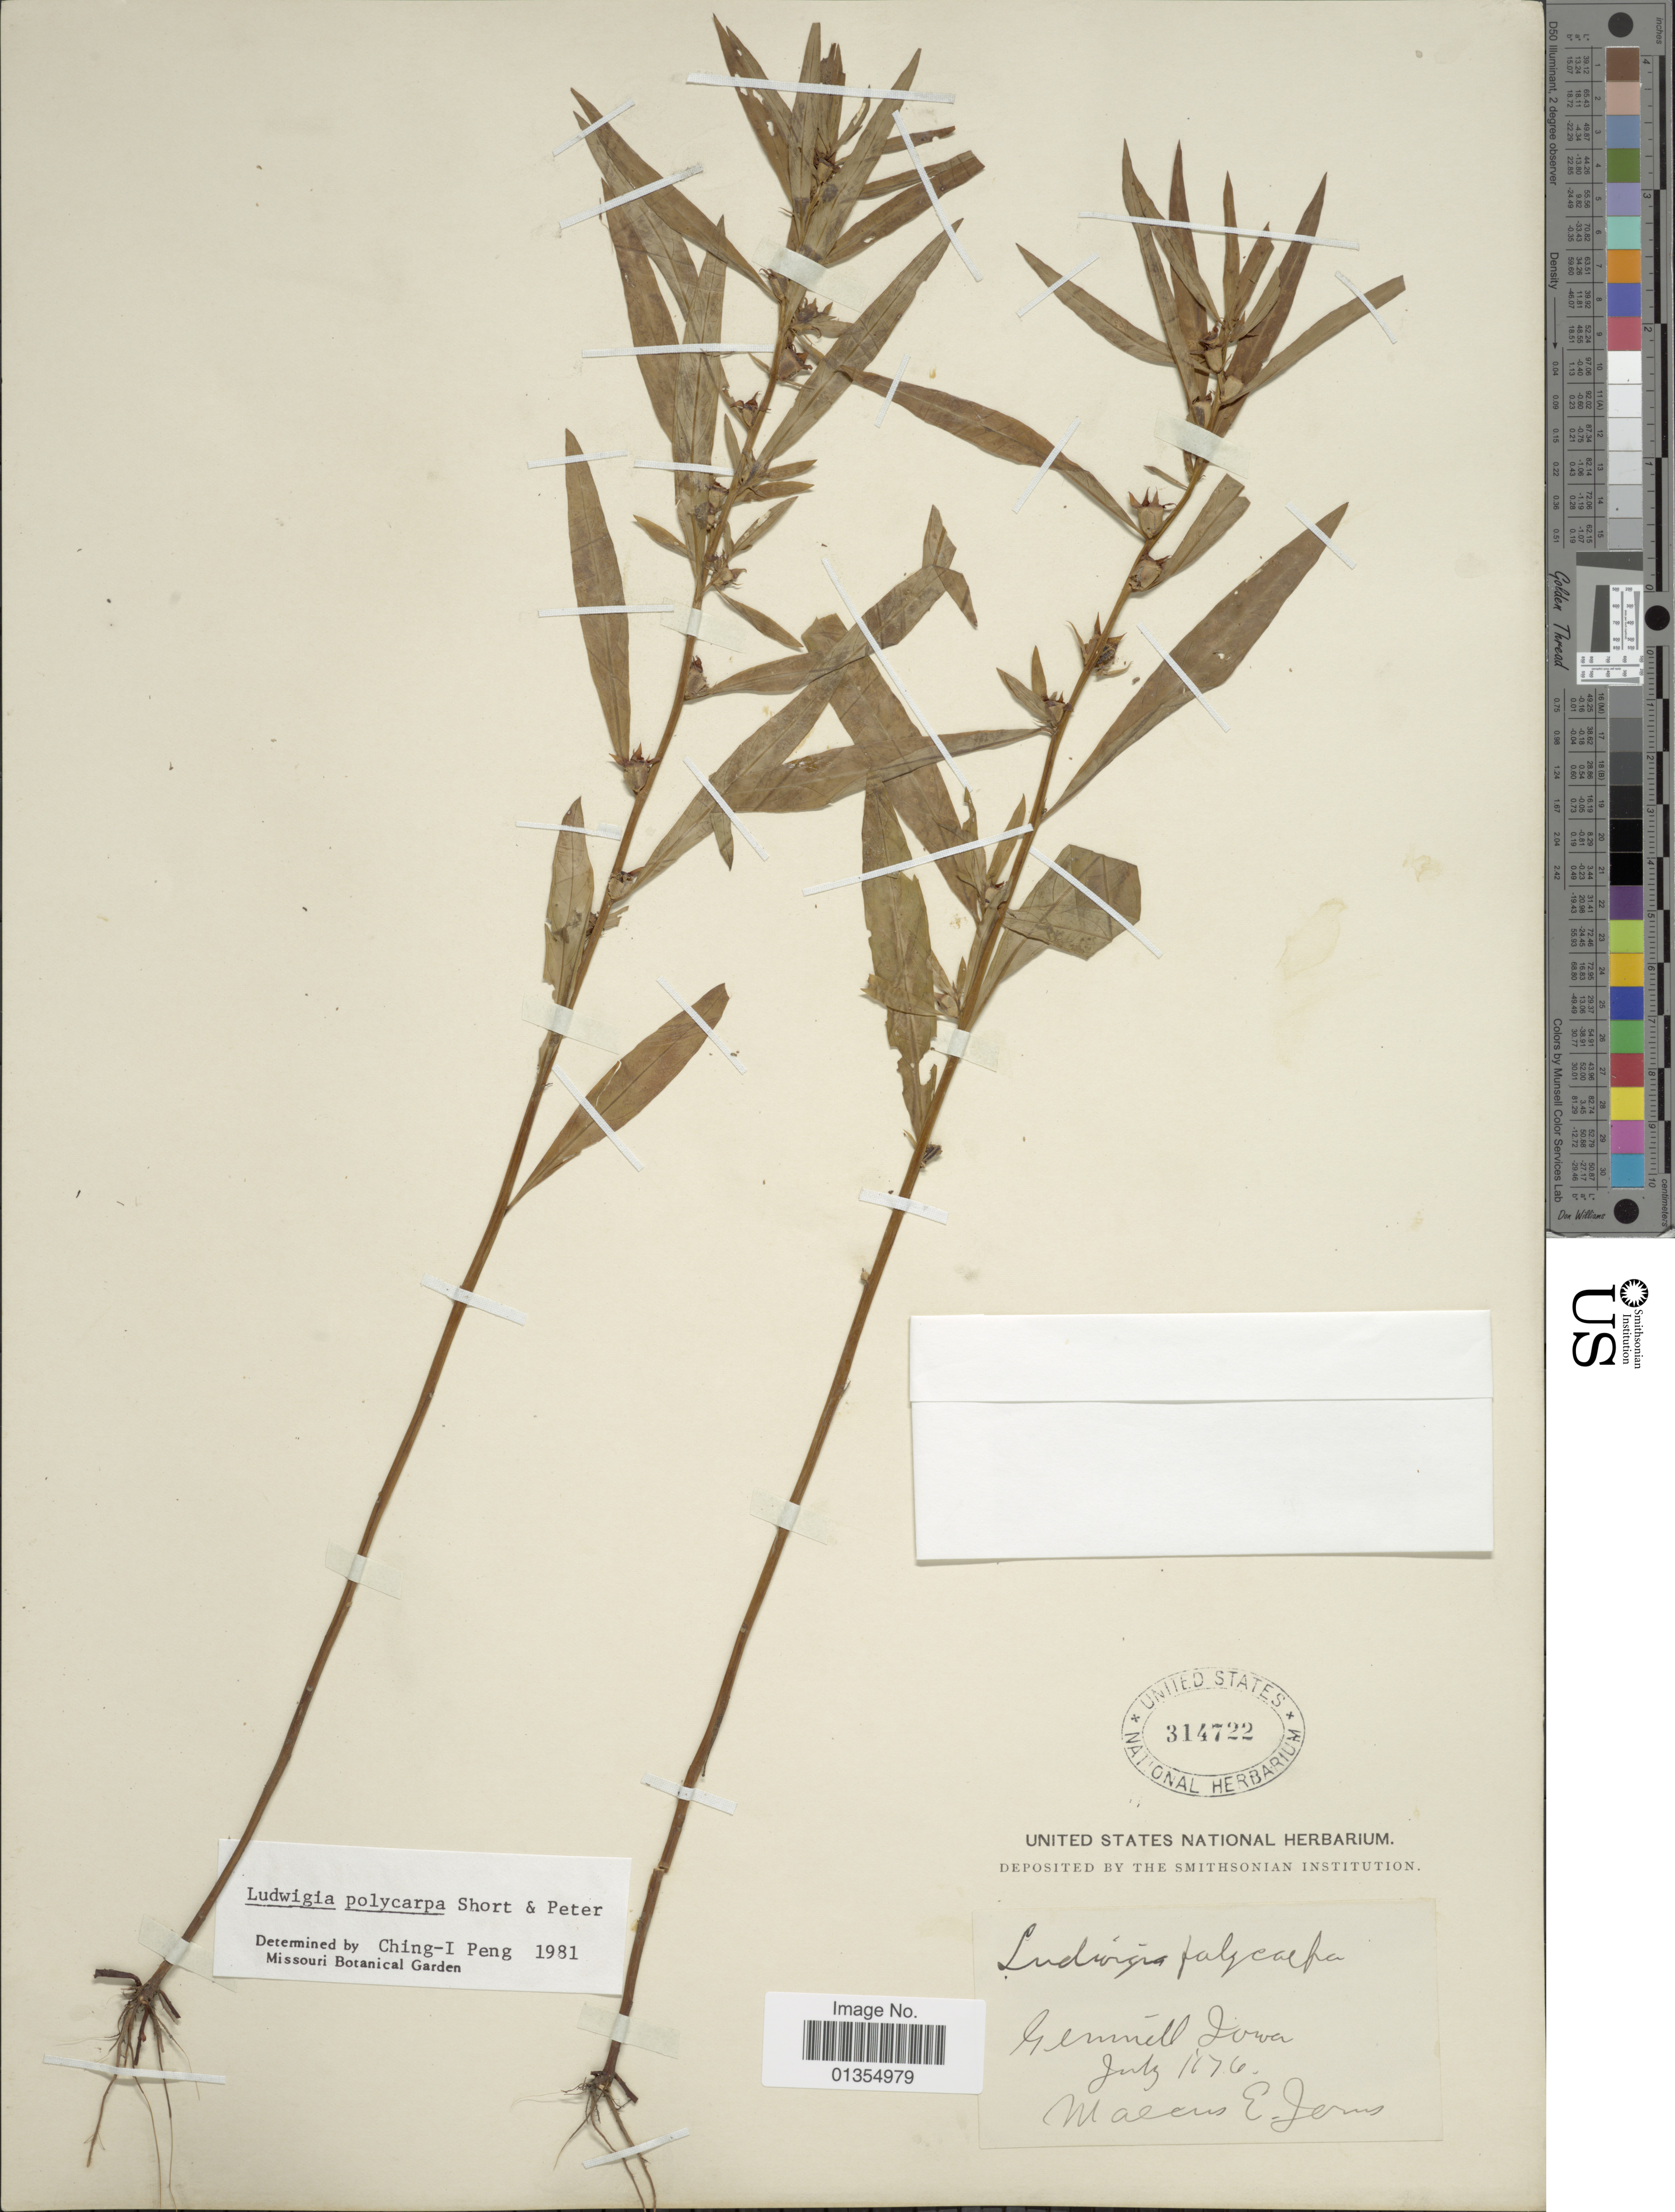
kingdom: Plantae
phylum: Tracheophyta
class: Magnoliopsida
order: Myrtales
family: Onagraceae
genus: Ludwigia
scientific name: Ludwigia polycarpa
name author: Short & R. Peter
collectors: M. E. Jones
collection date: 1876-07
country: United States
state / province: Iowa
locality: Grinnell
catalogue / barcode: US 314722